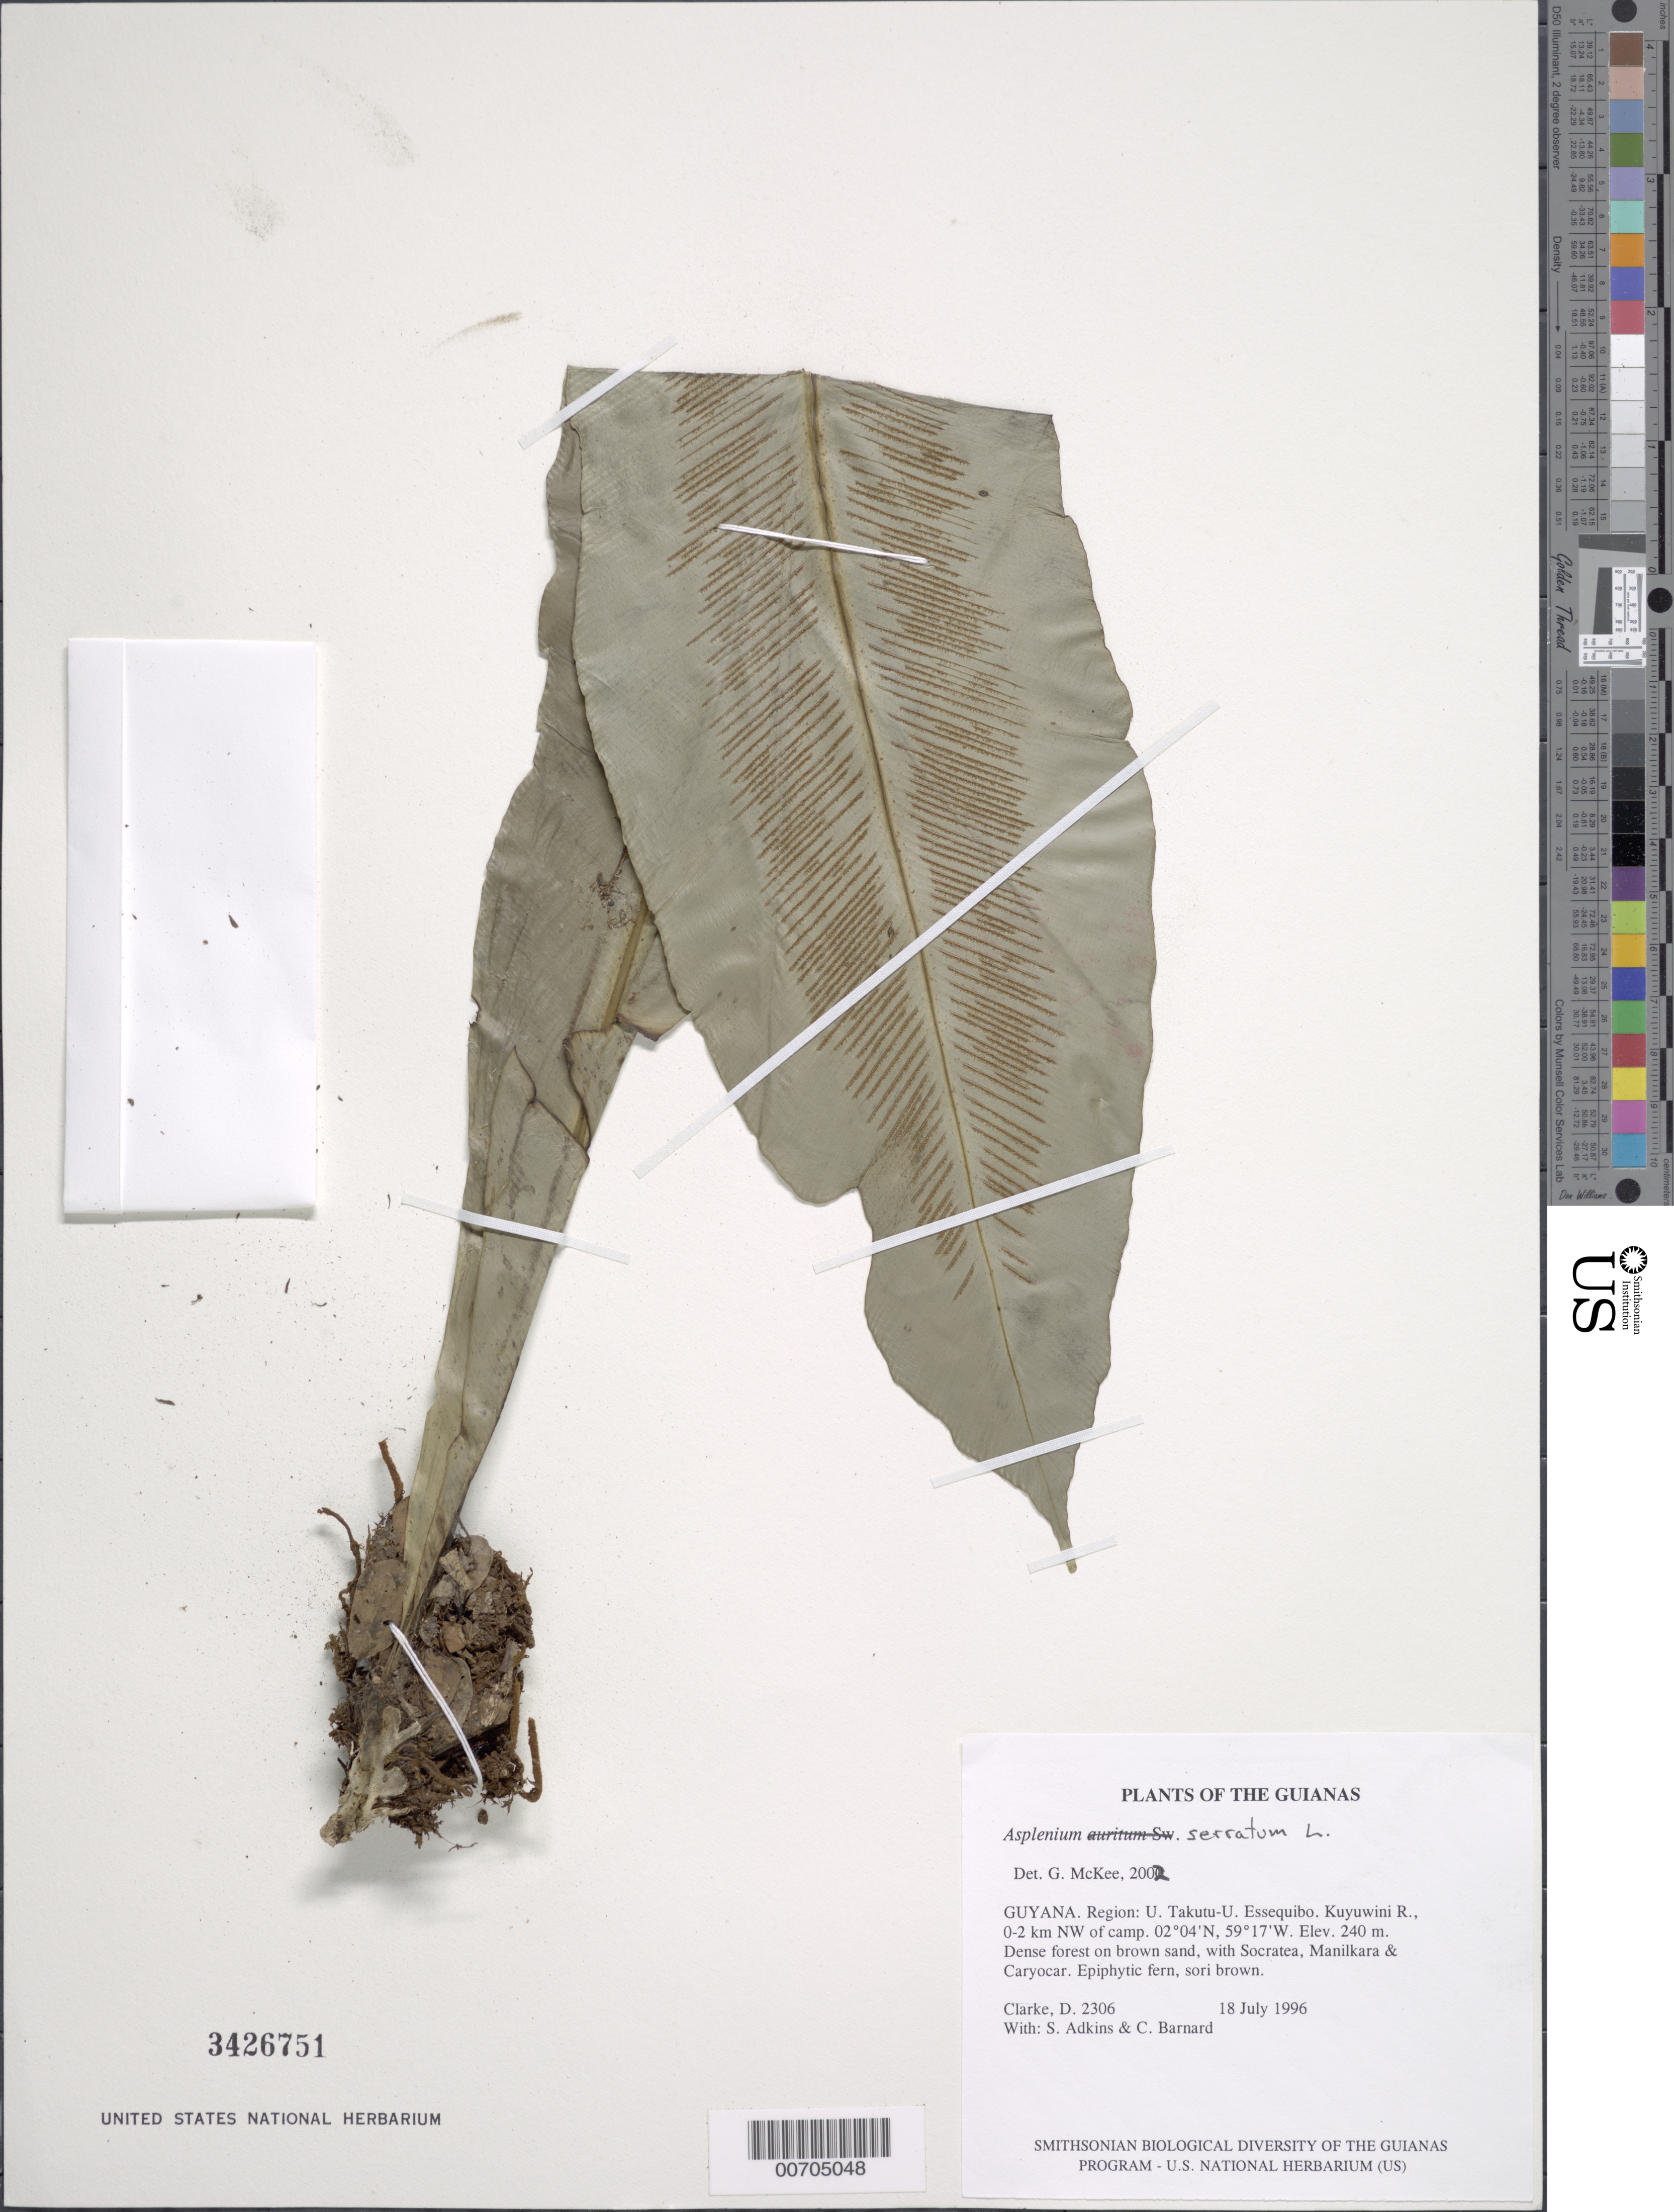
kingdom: Plantae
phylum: Tracheophyta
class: Polypodiopsida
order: Polypodiales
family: Aspleniaceae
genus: Asplenium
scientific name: Asplenium serratum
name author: L.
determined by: McKee, G. S., (US), NMNH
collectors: H. D. Clarke, S. Adkins & C. Bernard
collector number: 2306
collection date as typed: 18 July 1996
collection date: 1996-07-18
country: Guyana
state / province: U. Takutu-U. Essequibo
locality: Kuyuwini R., 0-2 km NW of camp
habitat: Dense forest on brown sand, with Socratea, Manilkara & Caryocar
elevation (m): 240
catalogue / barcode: US 3426751